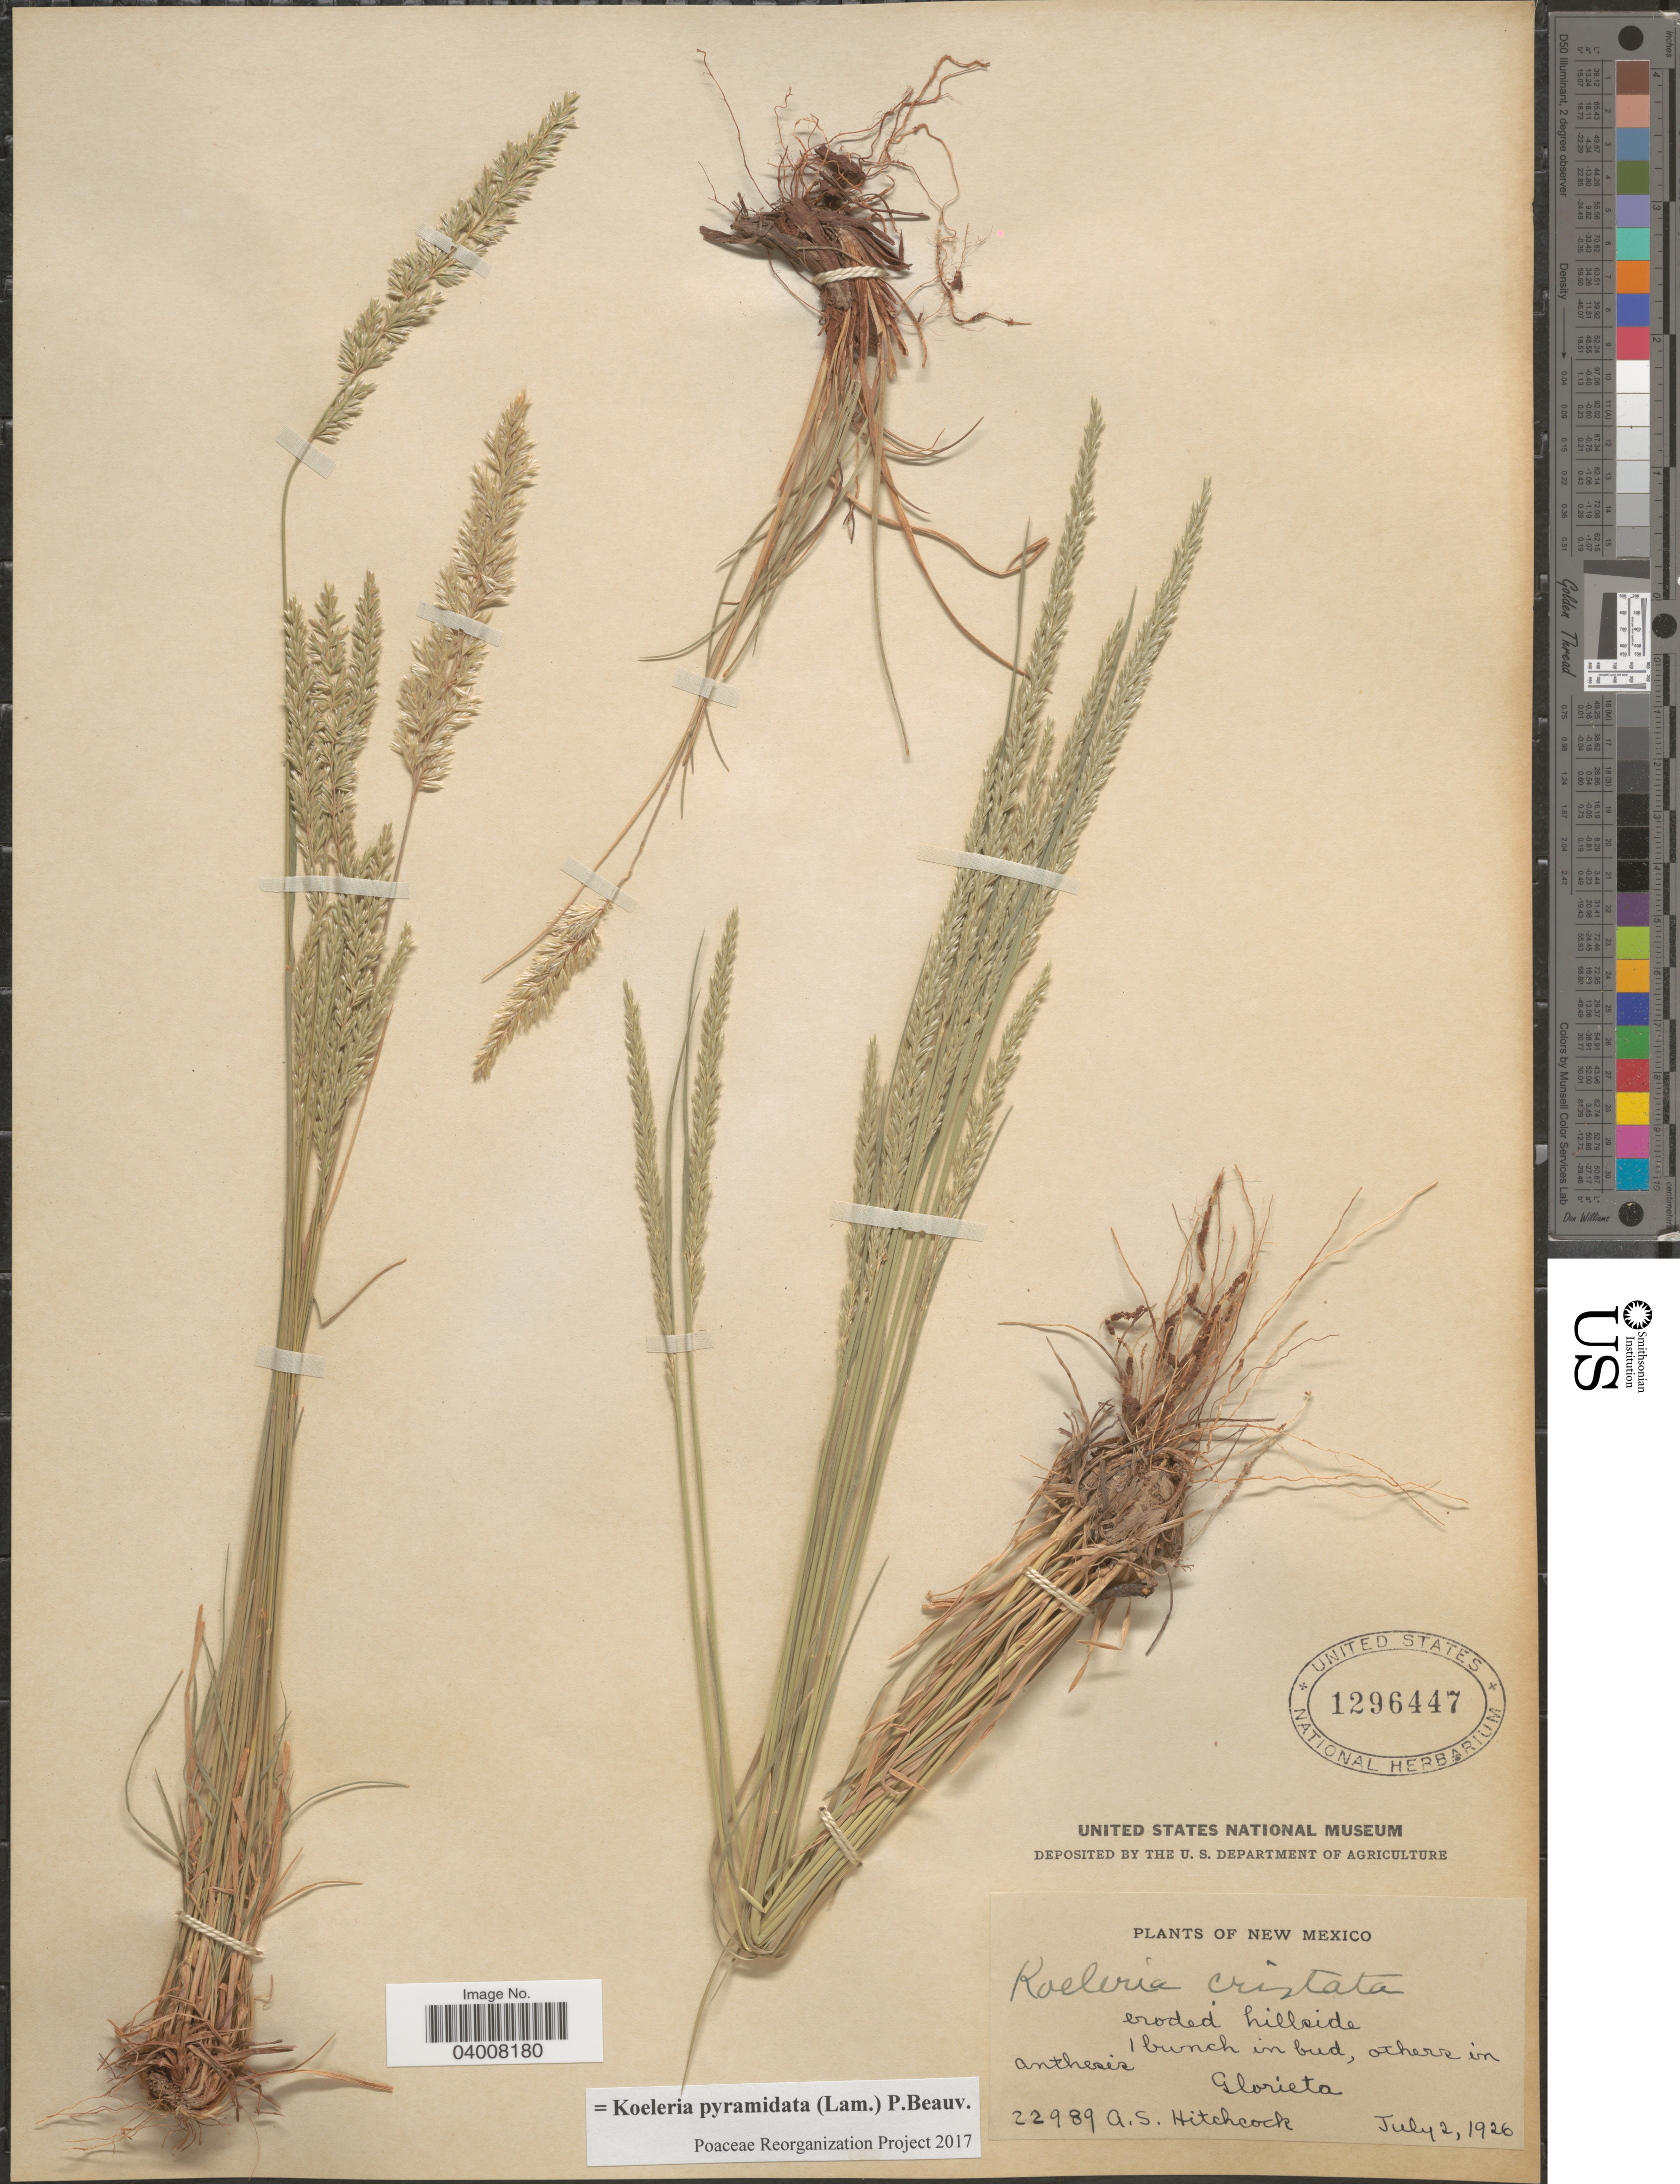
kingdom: Plantae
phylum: Tracheophyta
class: Liliopsida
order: Poales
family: Poaceae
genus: Koeleria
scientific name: Koeleria pyramidata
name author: (Lam.) P. Beauv.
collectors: A. S. Hitchcock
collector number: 22989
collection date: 1926-07-02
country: United States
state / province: New Mexico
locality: Glorieta.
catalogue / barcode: US 1296447